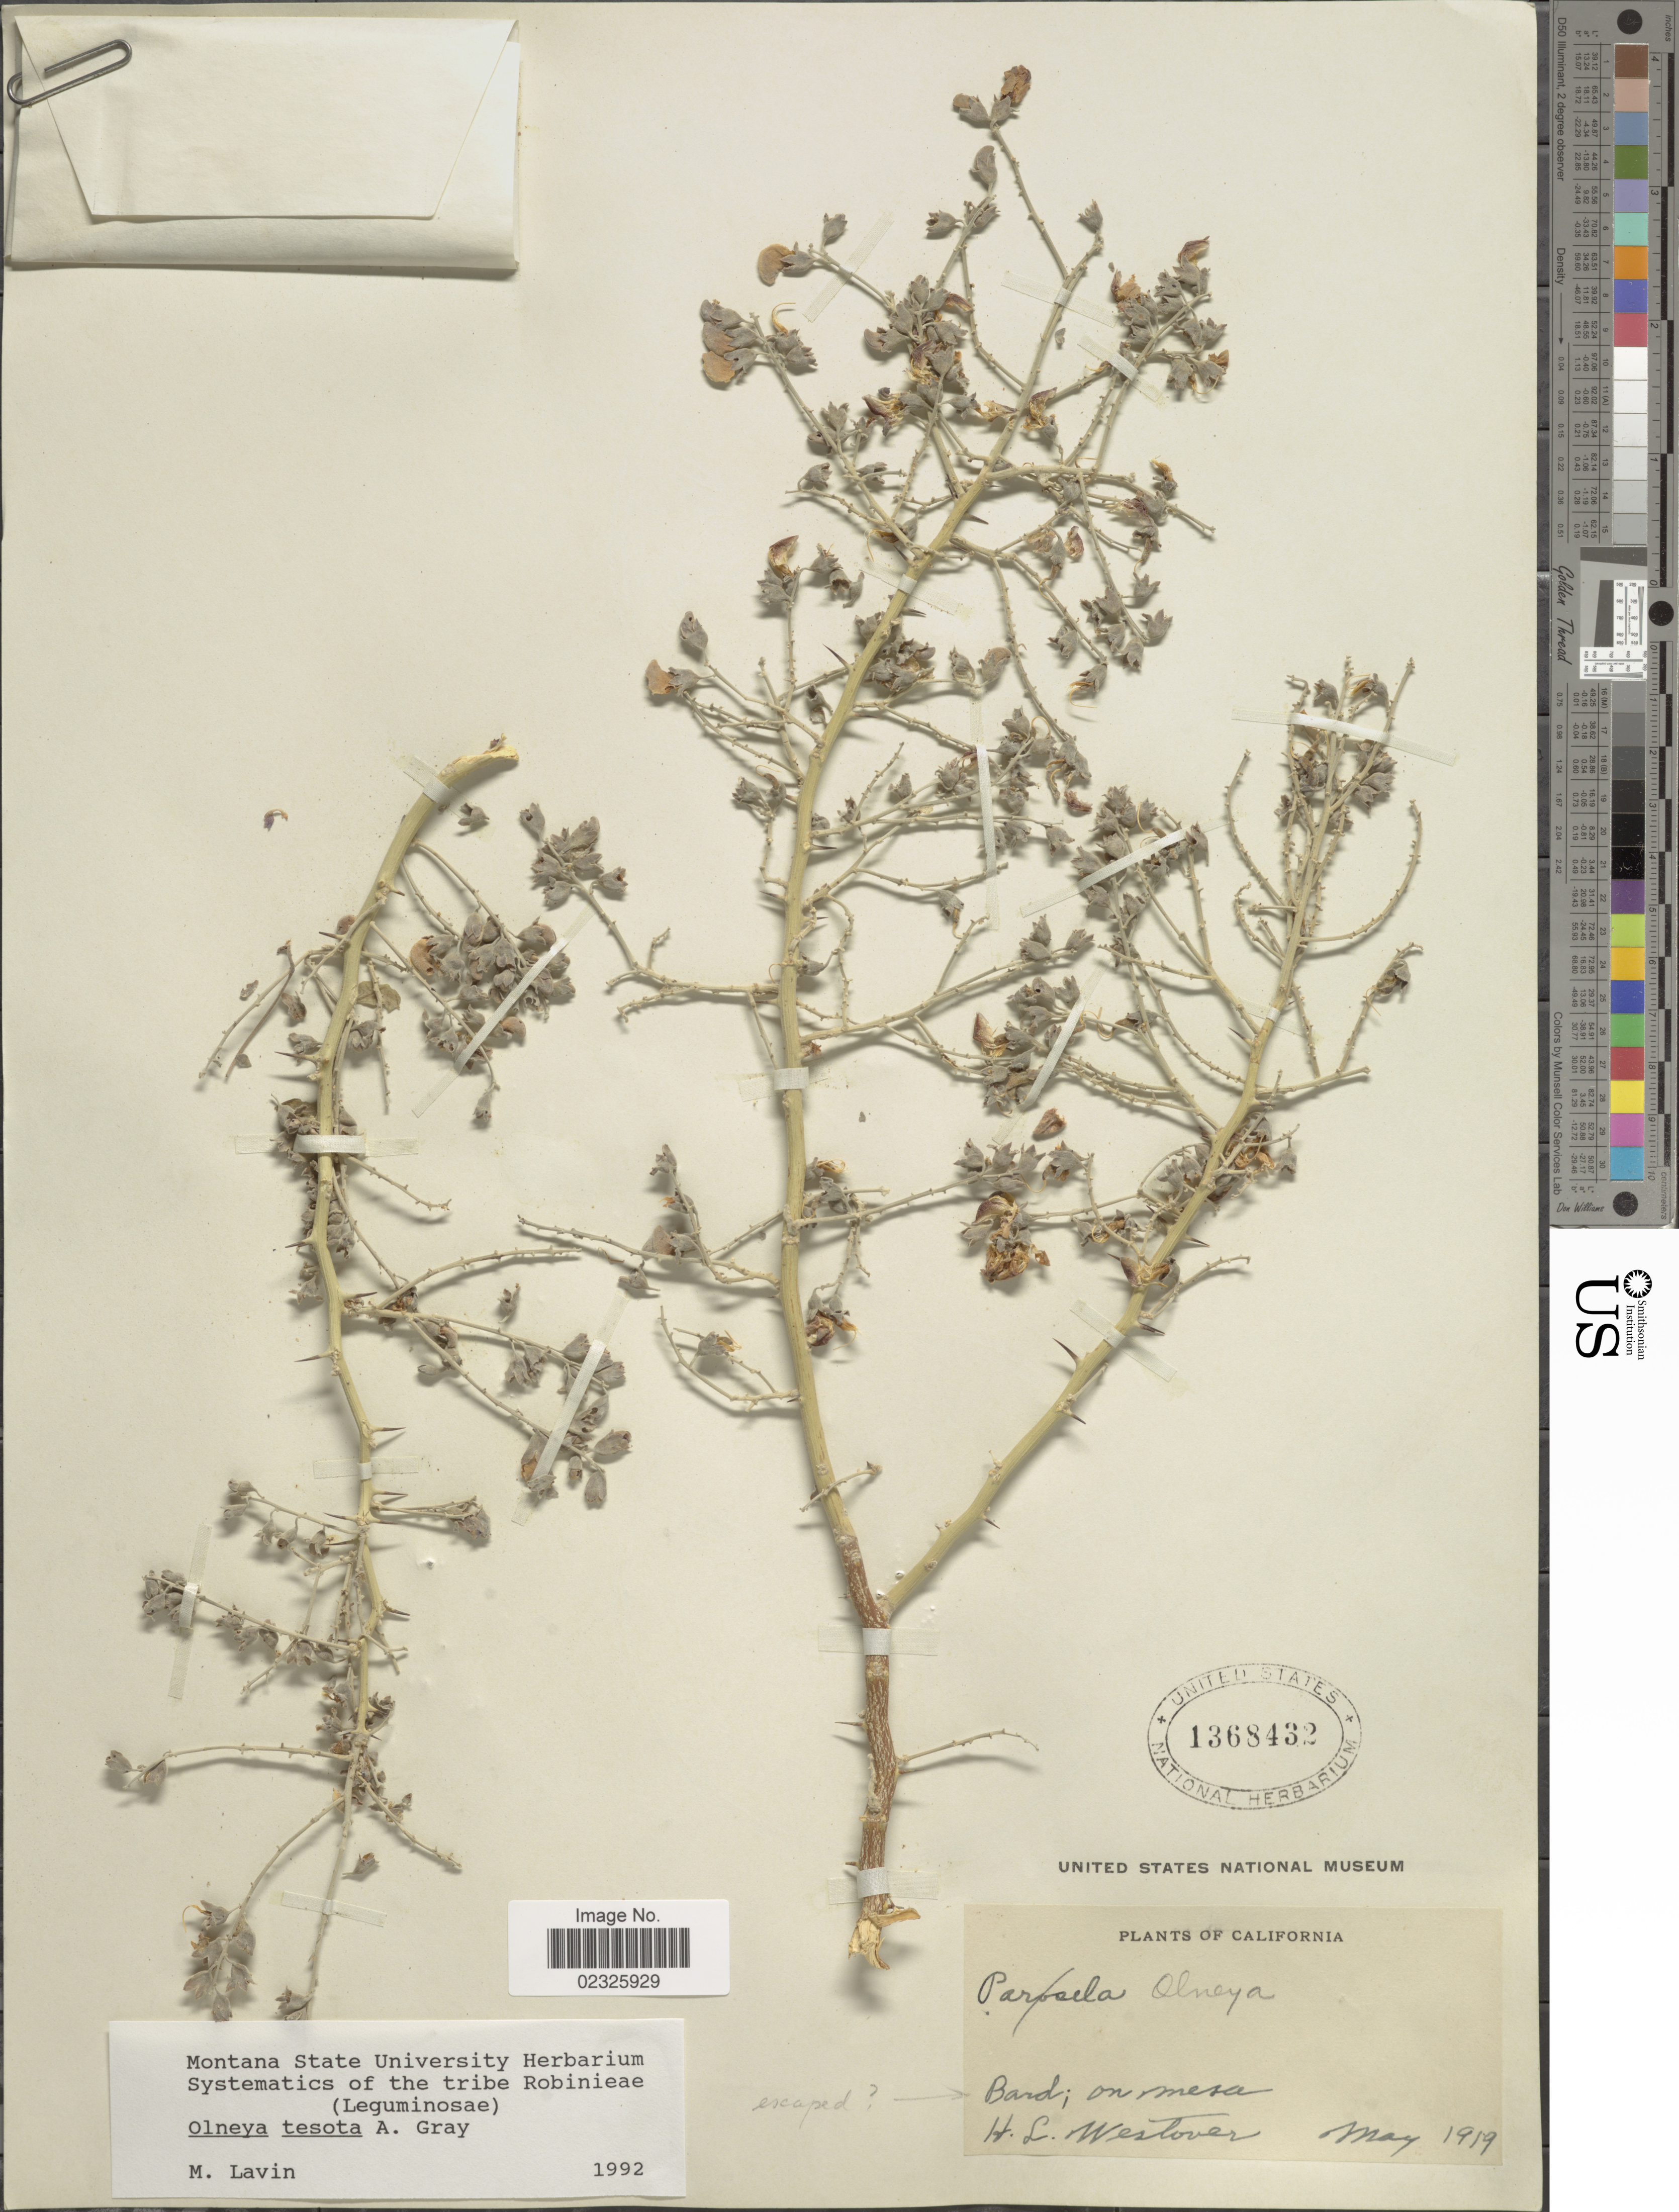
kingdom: Plantae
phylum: Tracheophyta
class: Magnoliopsida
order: Fabales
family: Fabaceae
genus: Olneya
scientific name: Olneya tesota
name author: A. Gray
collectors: H. Westover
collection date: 1919-05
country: United States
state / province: California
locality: Bard; on mesa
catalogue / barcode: US 1368432